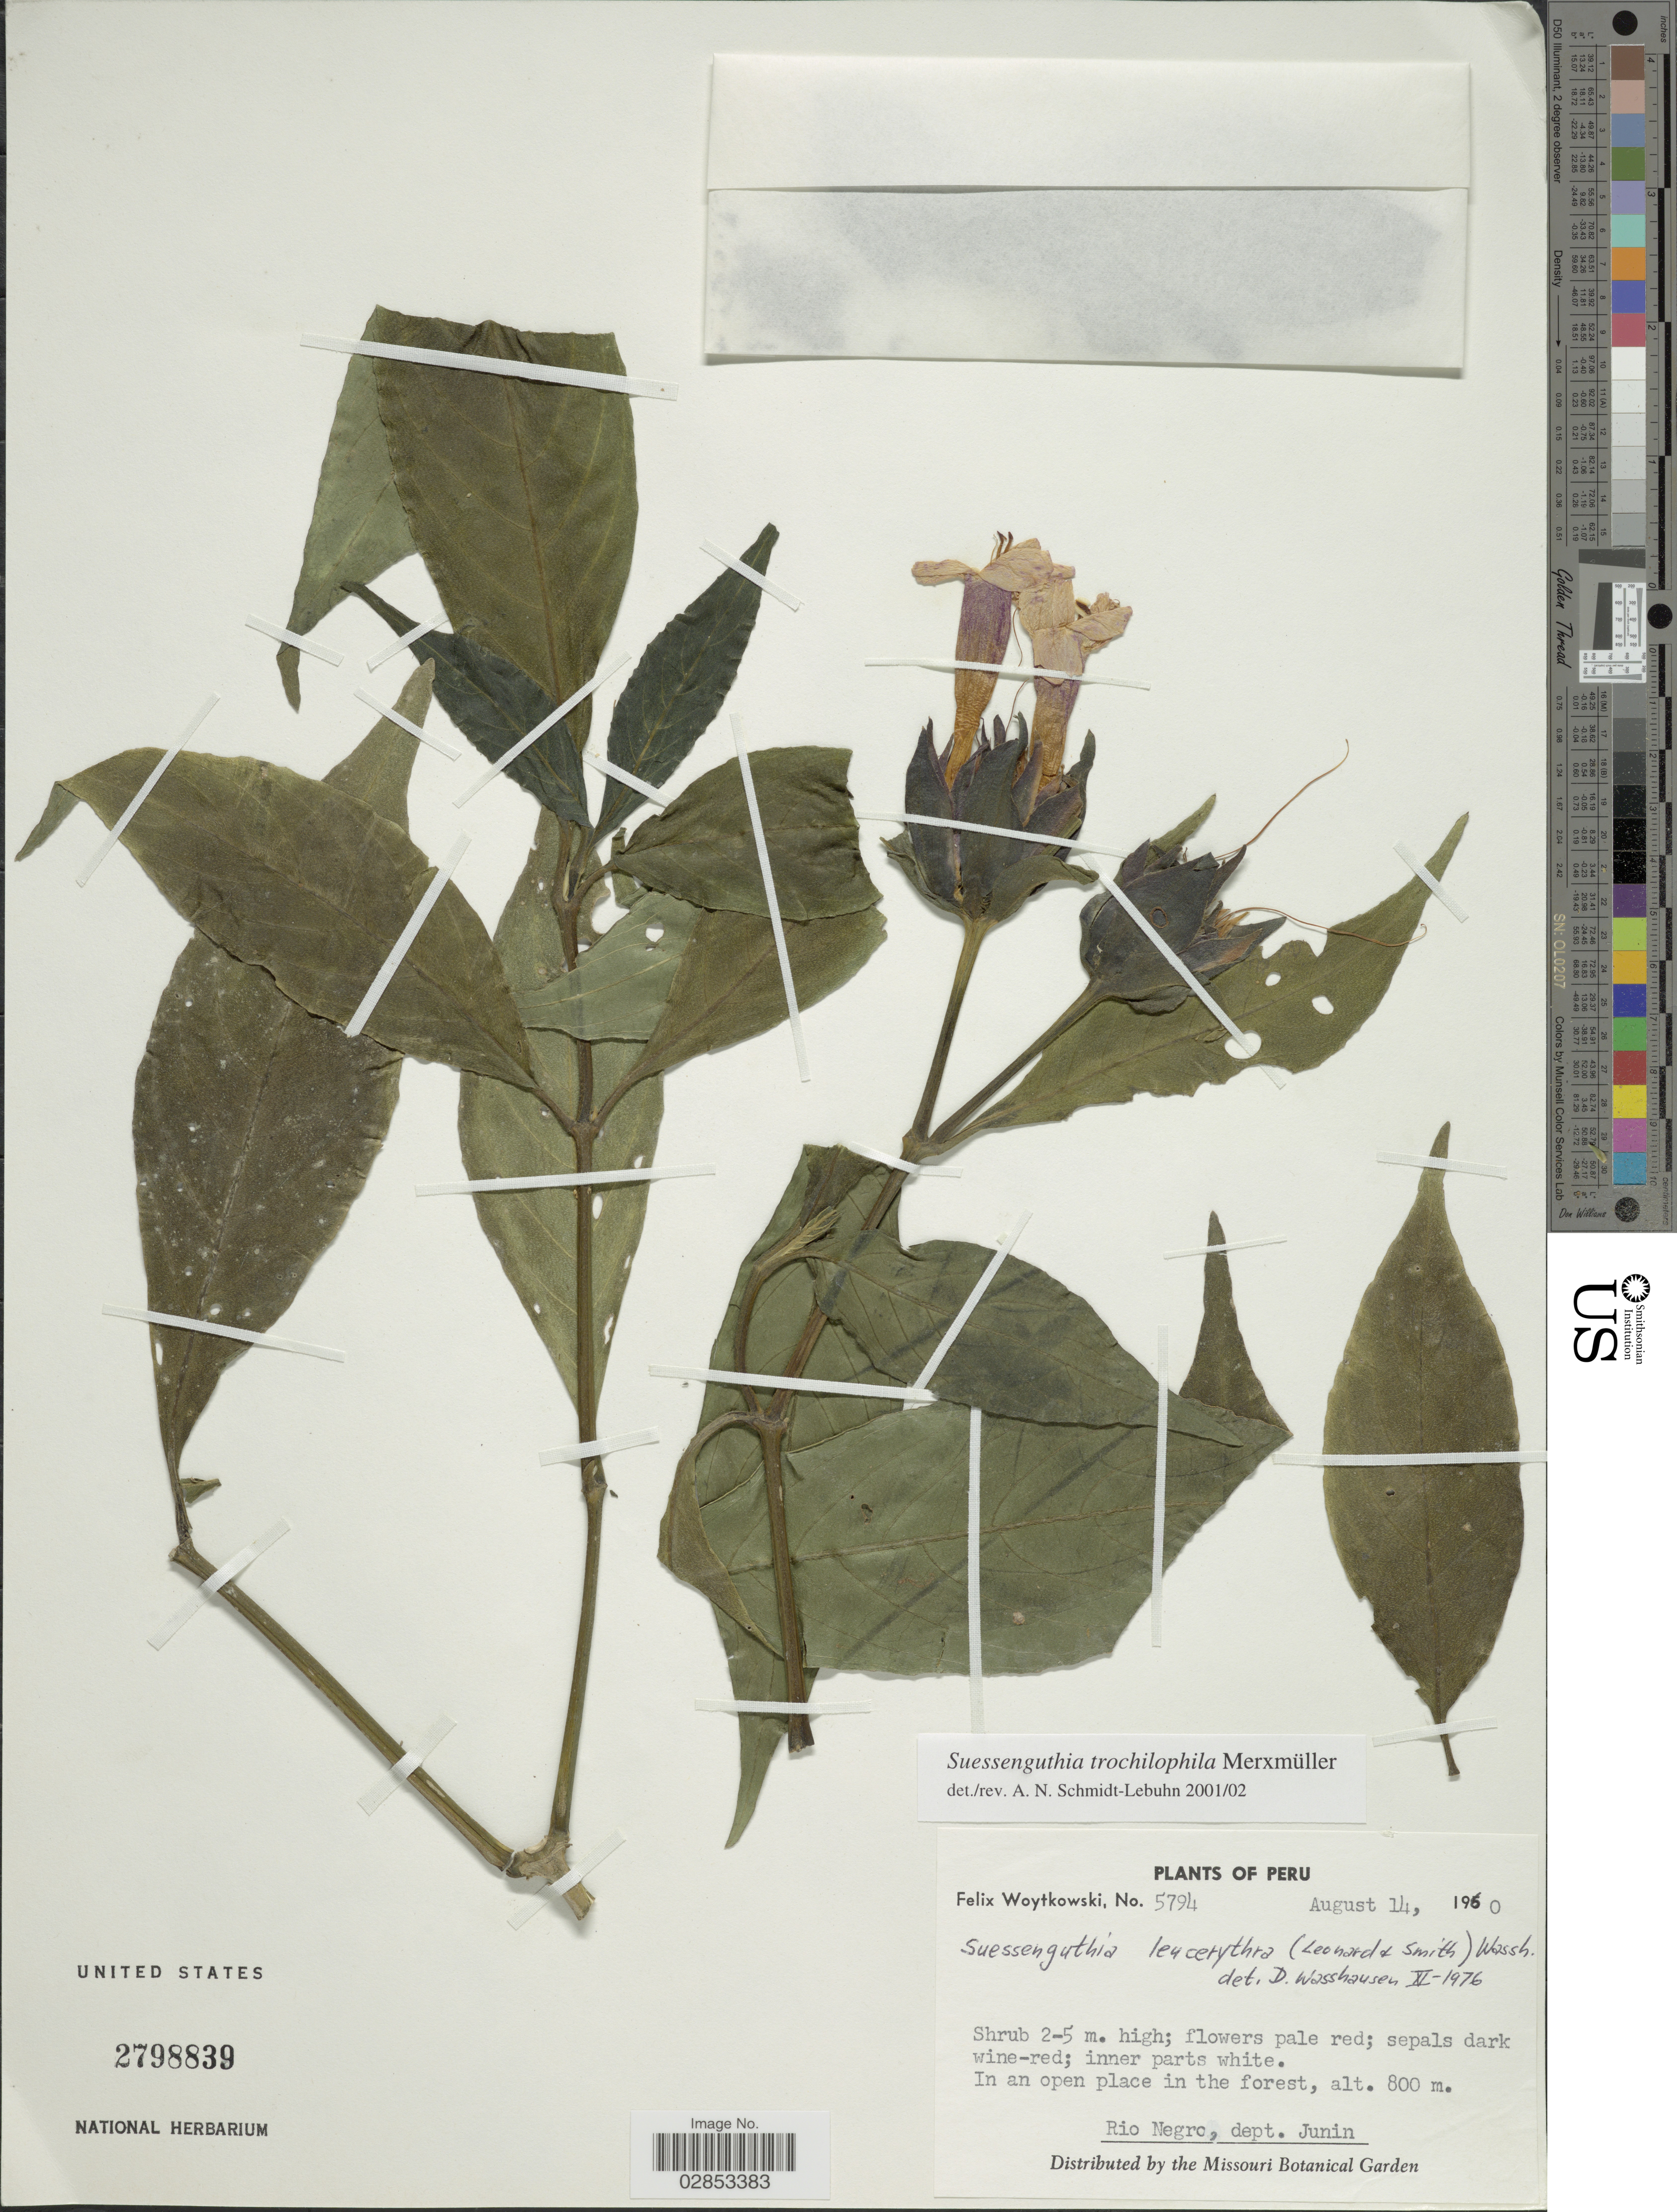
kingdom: Plantae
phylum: Tracheophyta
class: Magnoliopsida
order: Lamiales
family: Acanthaceae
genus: Suessenguthia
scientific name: Suessenguthia trochilophila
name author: Merxm.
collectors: F. Woytkowski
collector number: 5794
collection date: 1960-08-14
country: Peru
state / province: Junín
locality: In an open place in the forest. Rio Negro, dept. Junin.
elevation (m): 800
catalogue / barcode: US 2798839